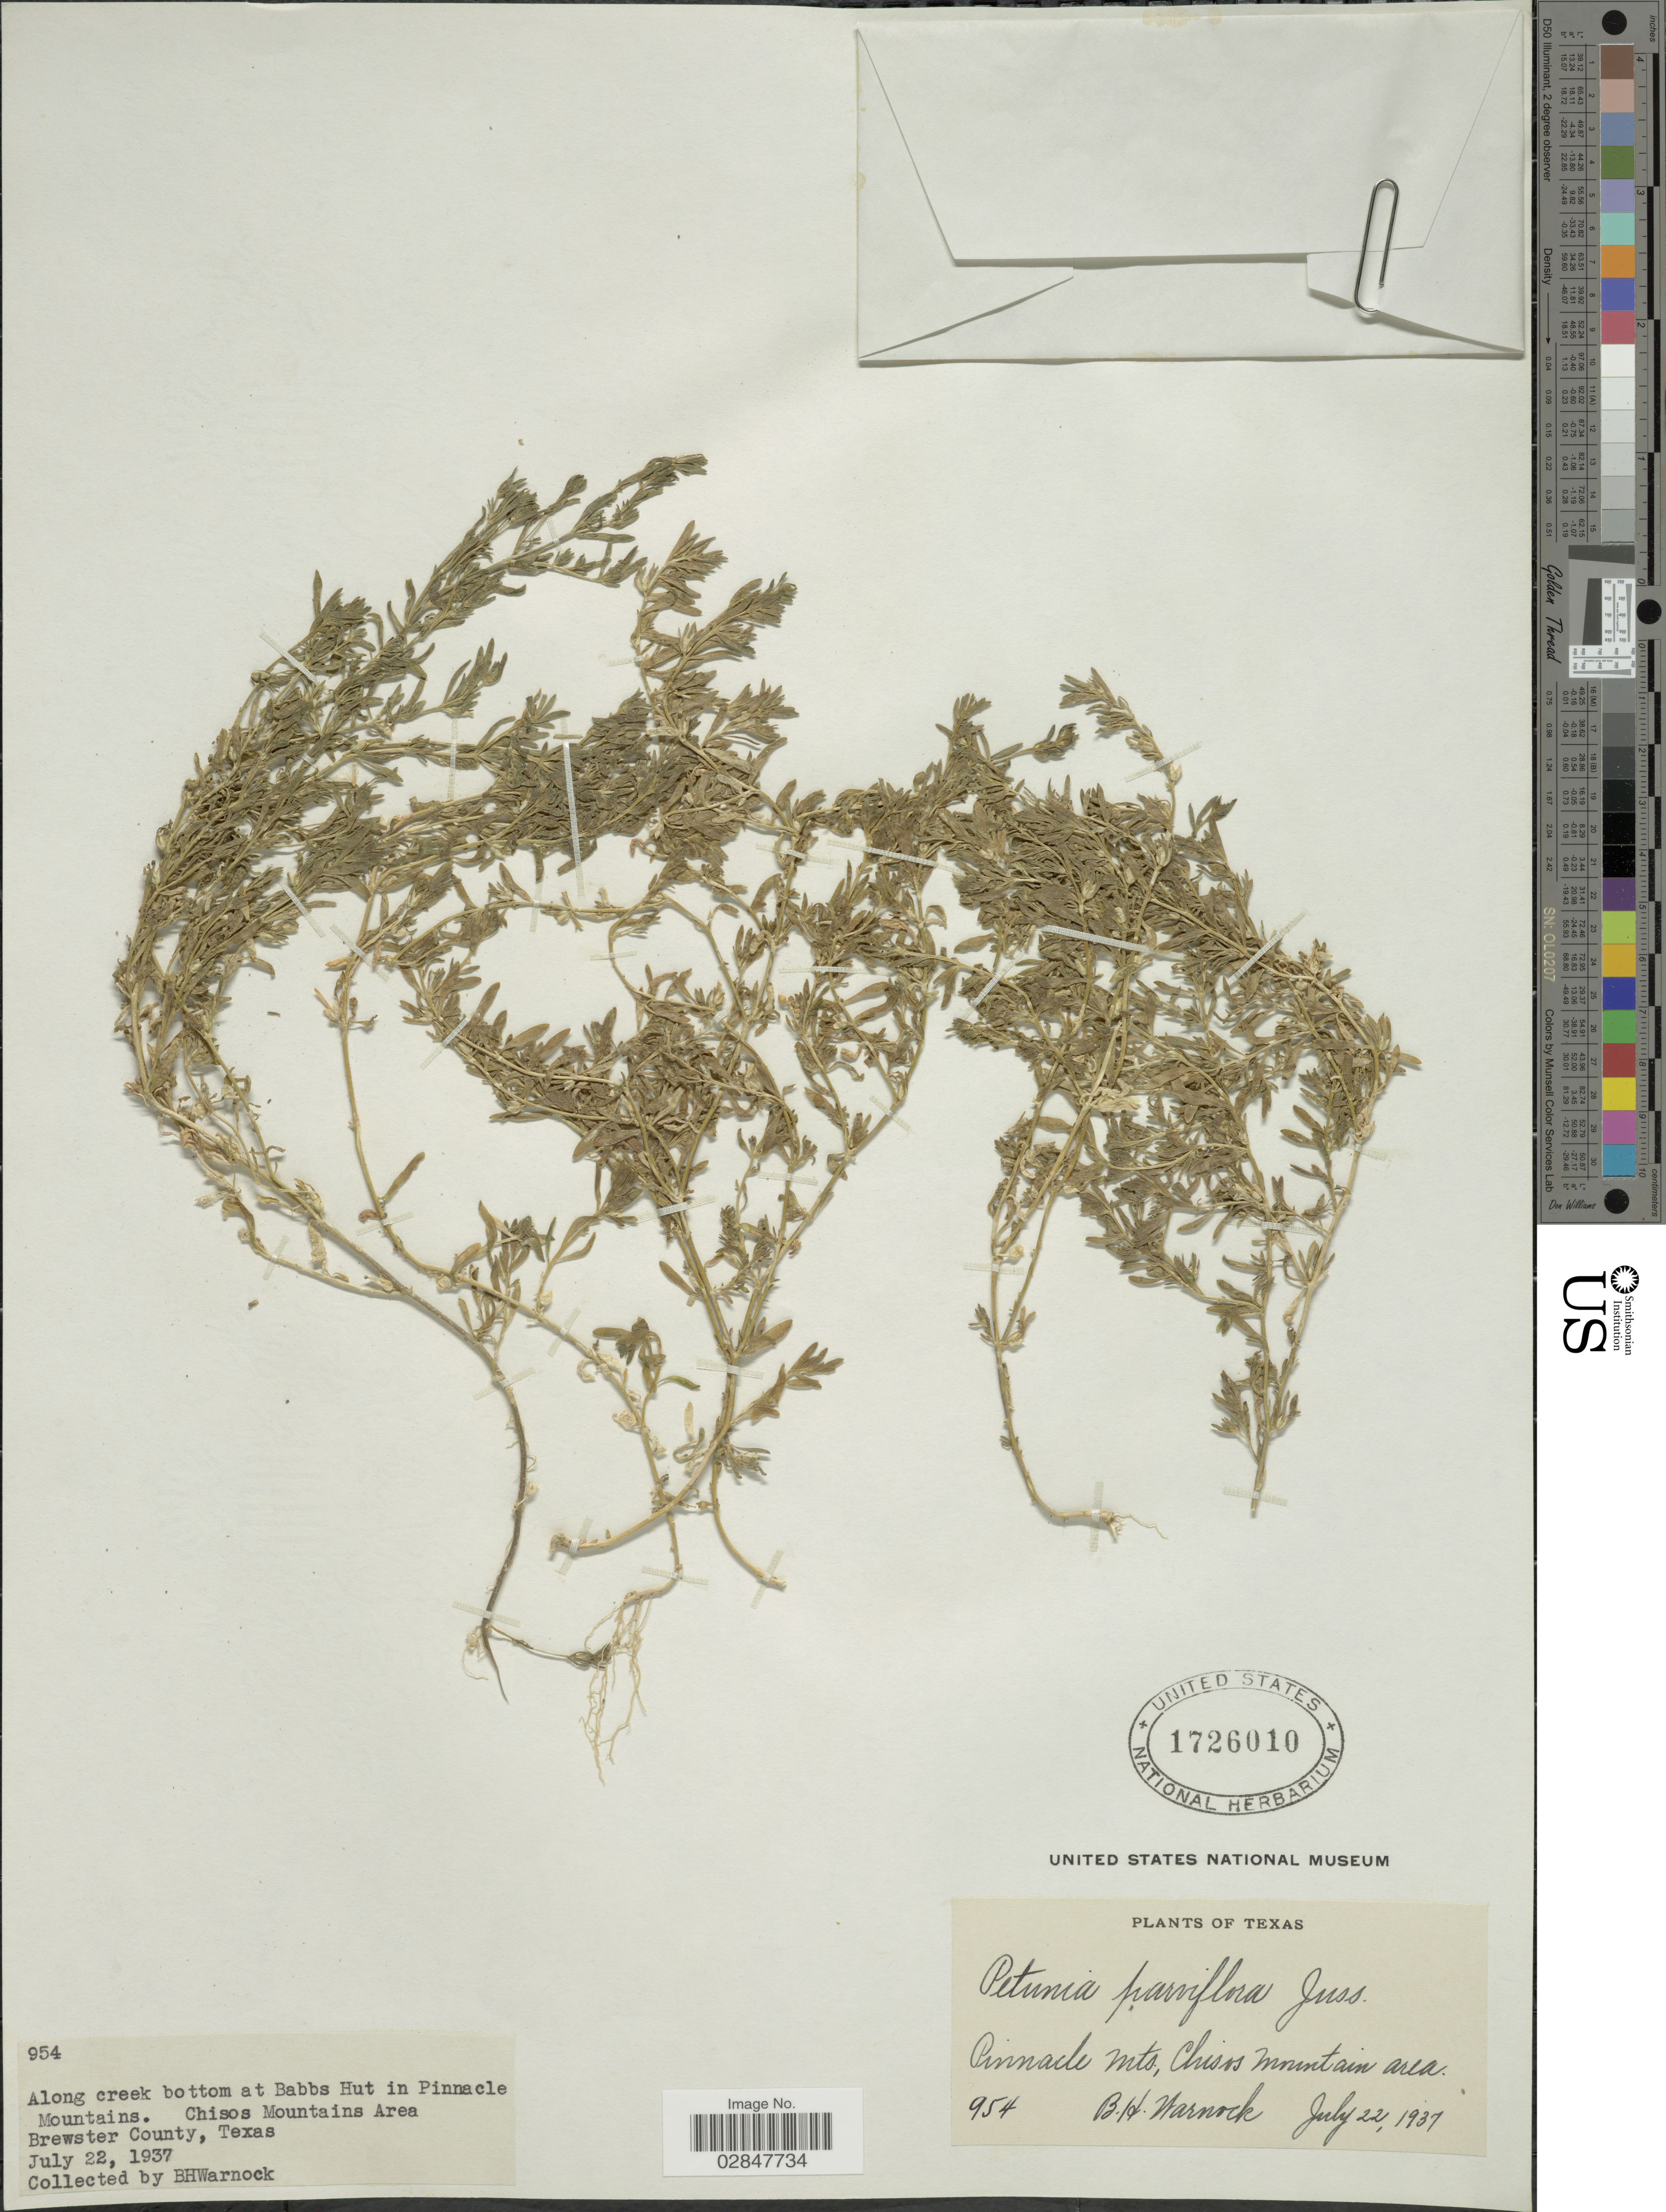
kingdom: Plantae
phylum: Tracheophyta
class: Magnoliopsida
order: Solanales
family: Solanaceae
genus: Petunia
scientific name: Petunia parviflora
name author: Juss.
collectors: B. H. Warnock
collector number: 954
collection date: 1937-07-22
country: United States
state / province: Texas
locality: Along creek bottom at Babbs Hut in Pinnacle Mountains, Chisos Mountains Area, Brewster County.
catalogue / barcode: US 1726010